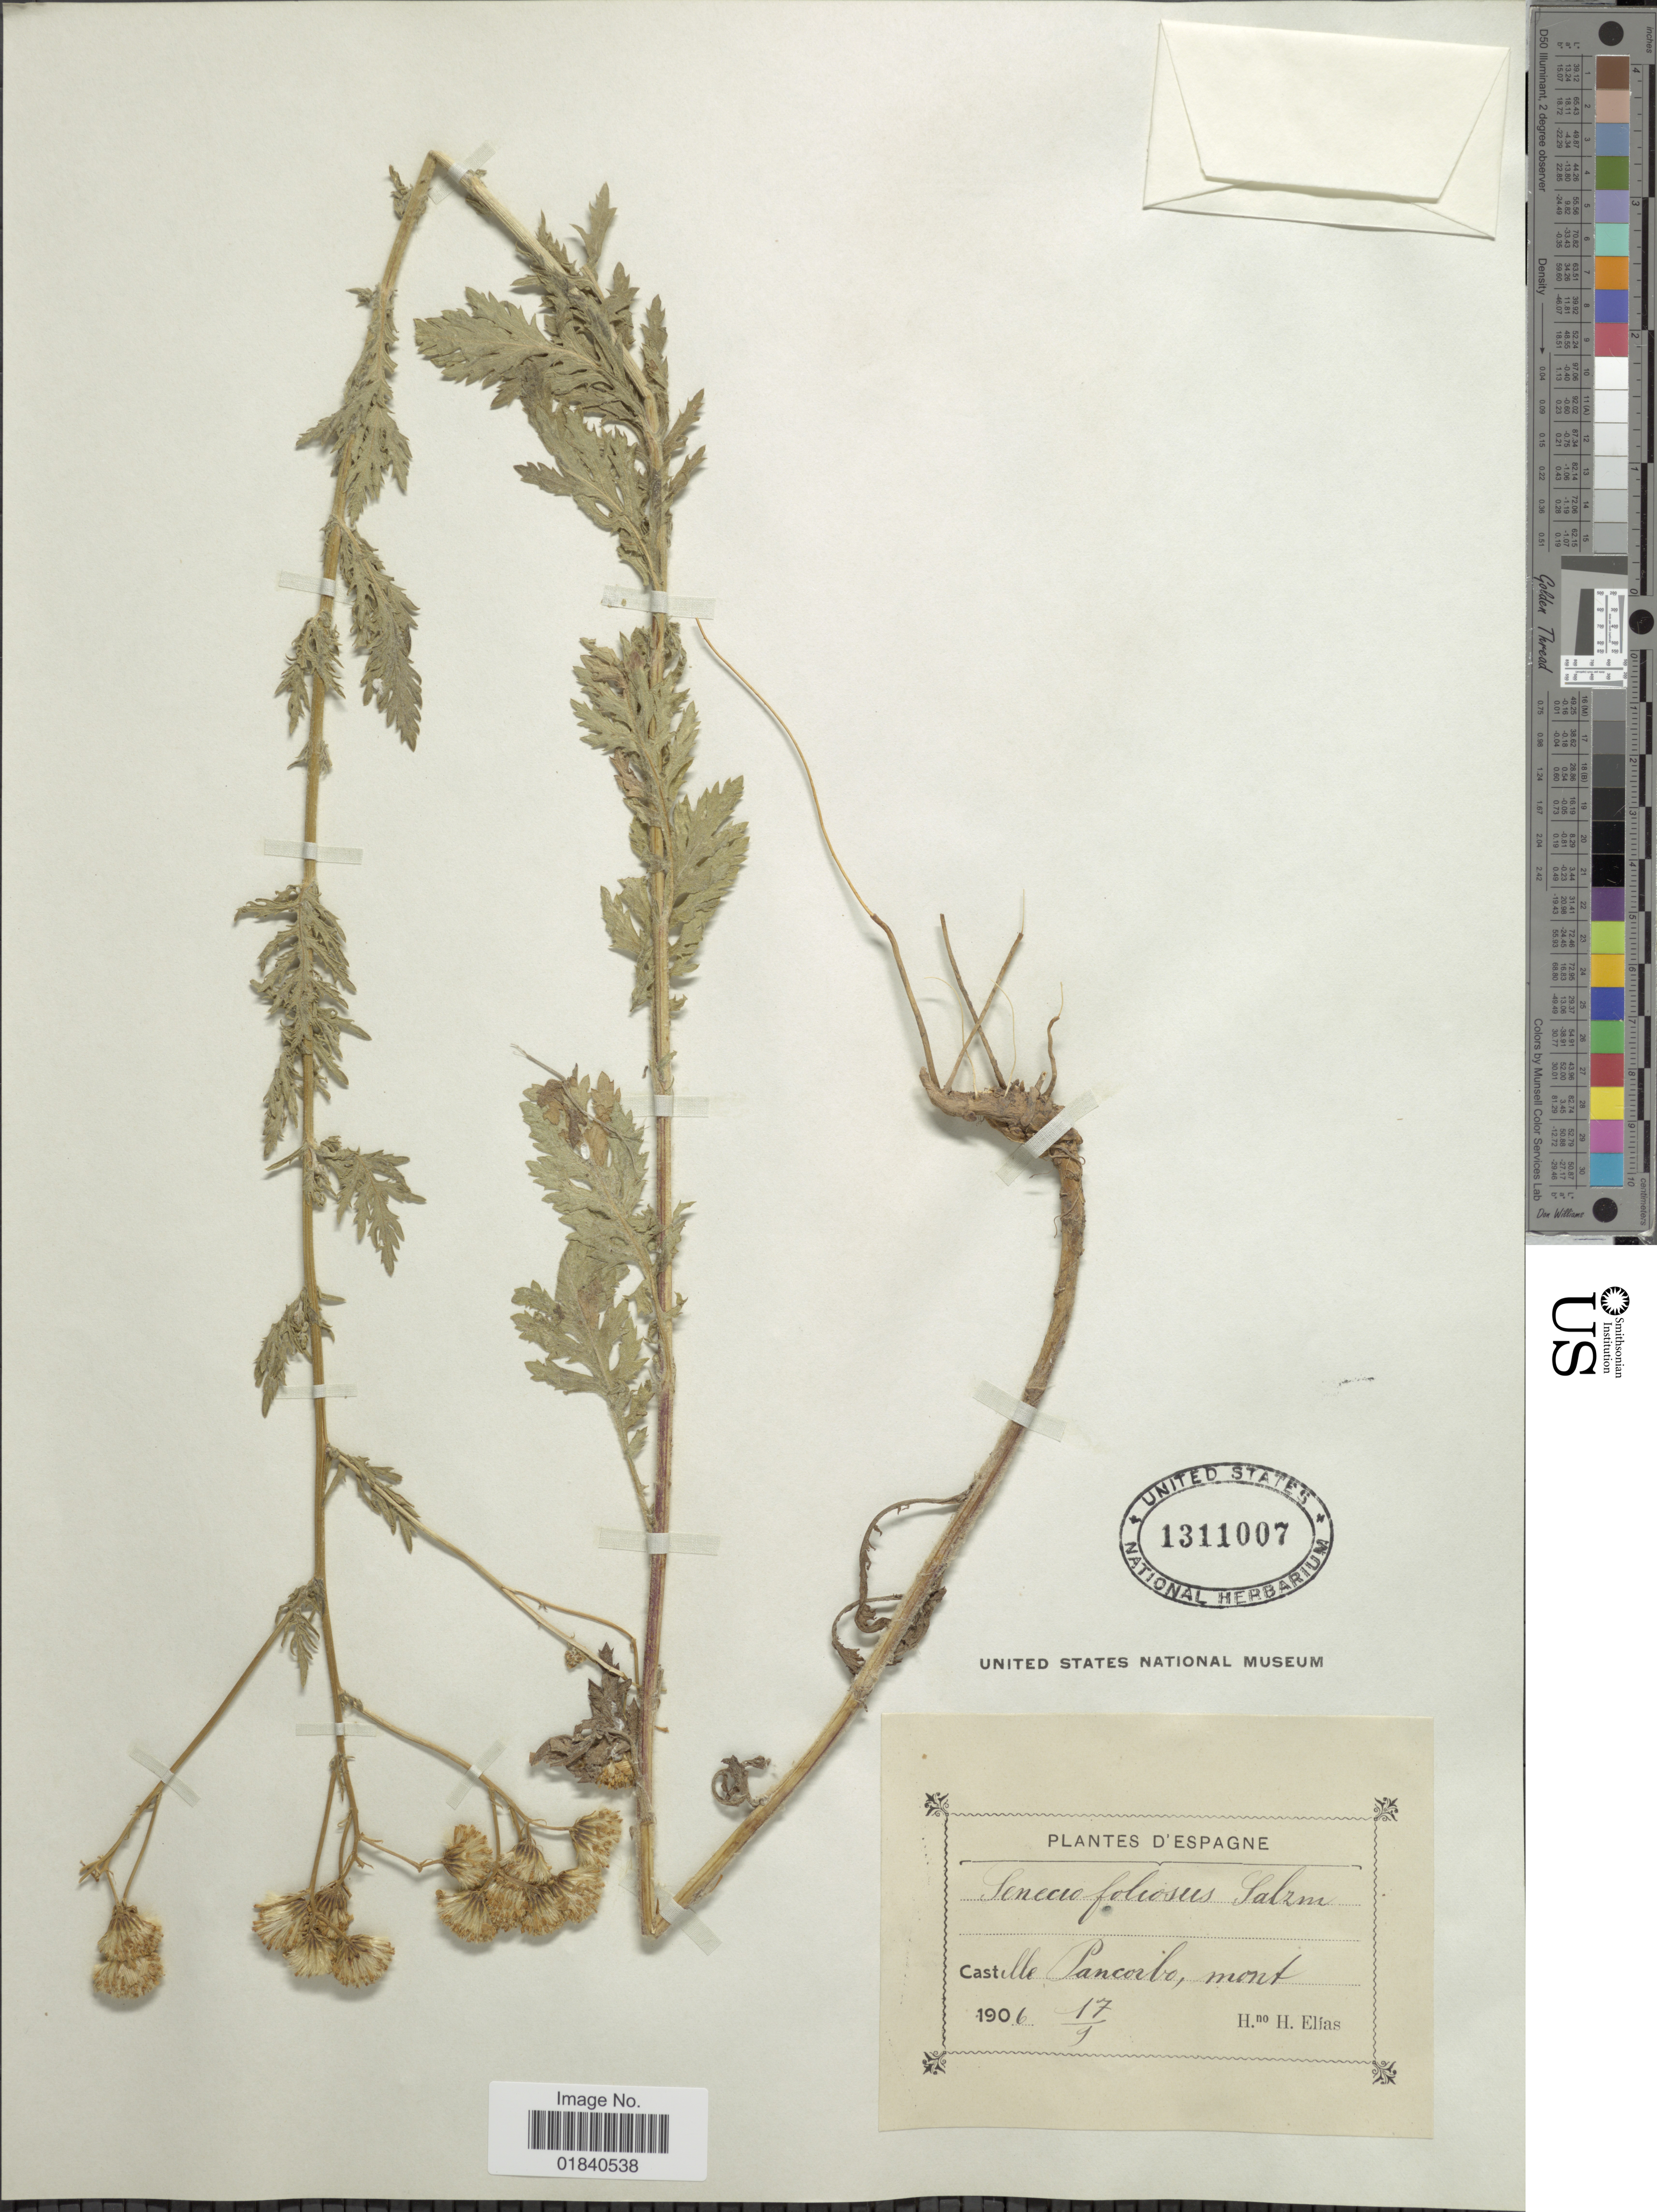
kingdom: Plantae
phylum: Tracheophyta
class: Magnoliopsida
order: Asterales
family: Asteraceae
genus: Senecio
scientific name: Senecio foliosus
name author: Salzm.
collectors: Bro. Elias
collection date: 1906-09-17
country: Spain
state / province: Castilla y León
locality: Castillo Pancorbo, mont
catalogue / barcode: US 1311007